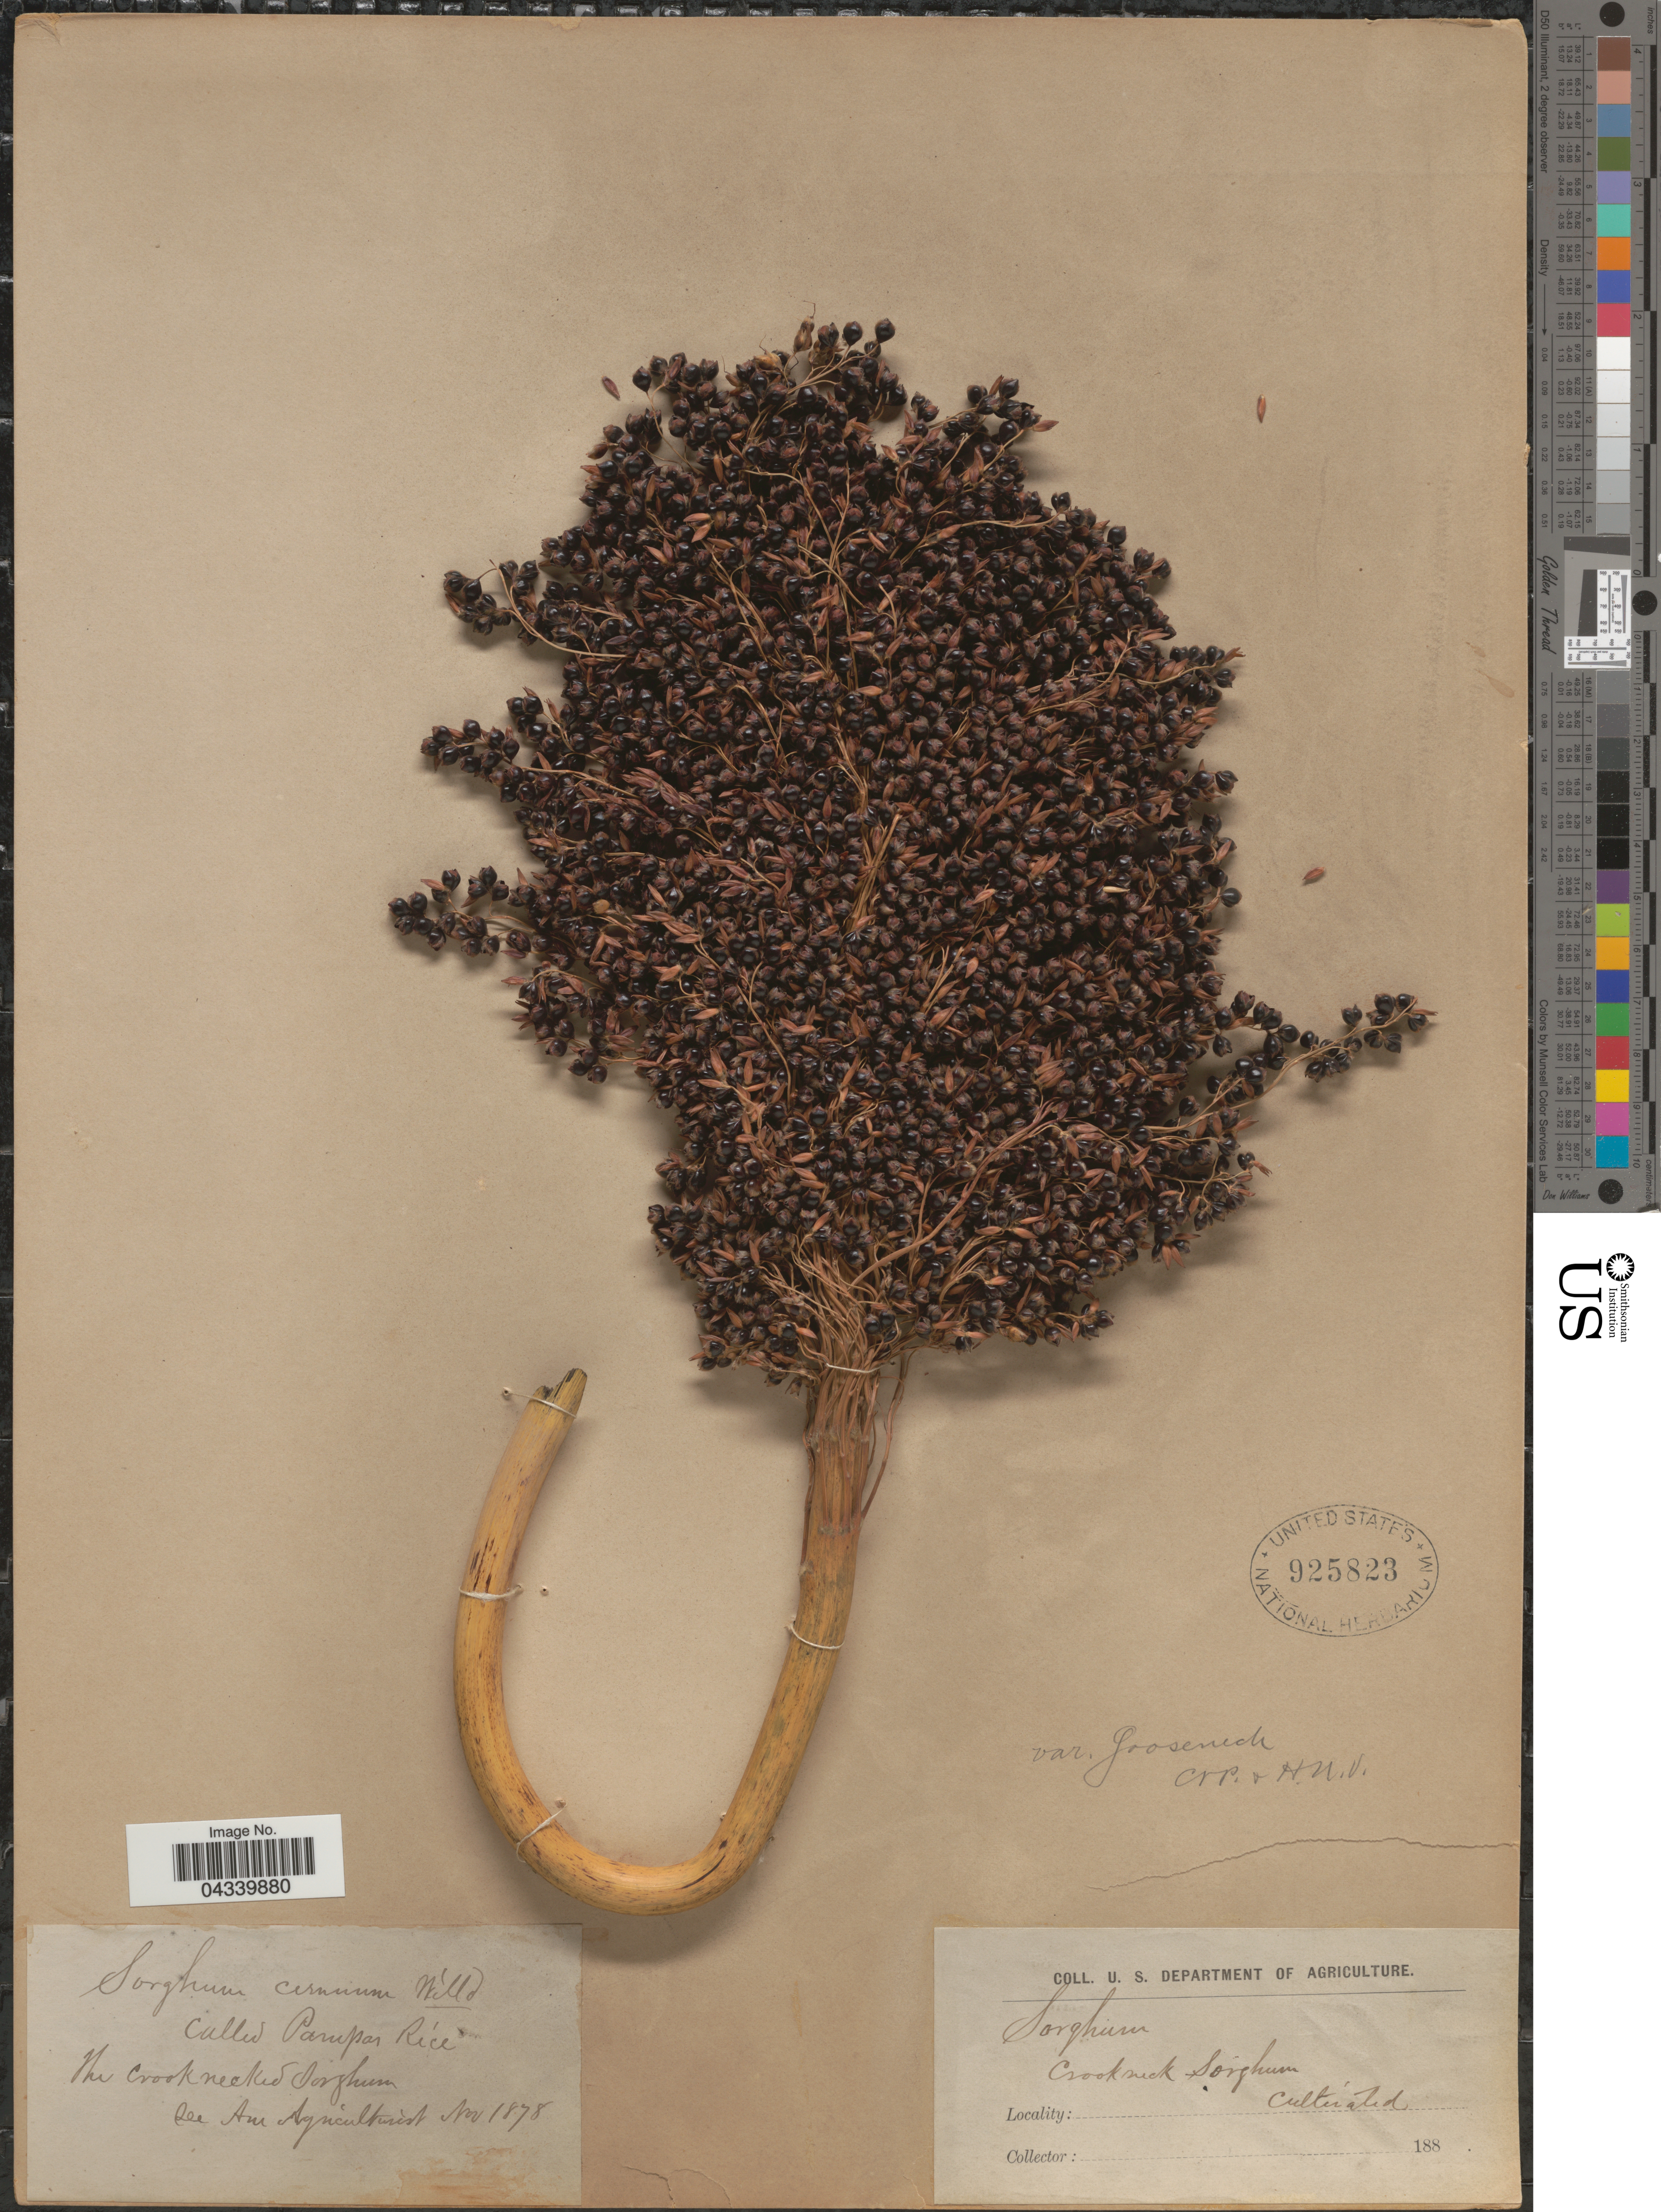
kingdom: Plantae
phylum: Tracheophyta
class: Liliopsida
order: Poales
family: Poaceae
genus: Sorghum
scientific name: Sorghum bicolor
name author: (L.) Moench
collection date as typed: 188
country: United States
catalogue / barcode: US 925823